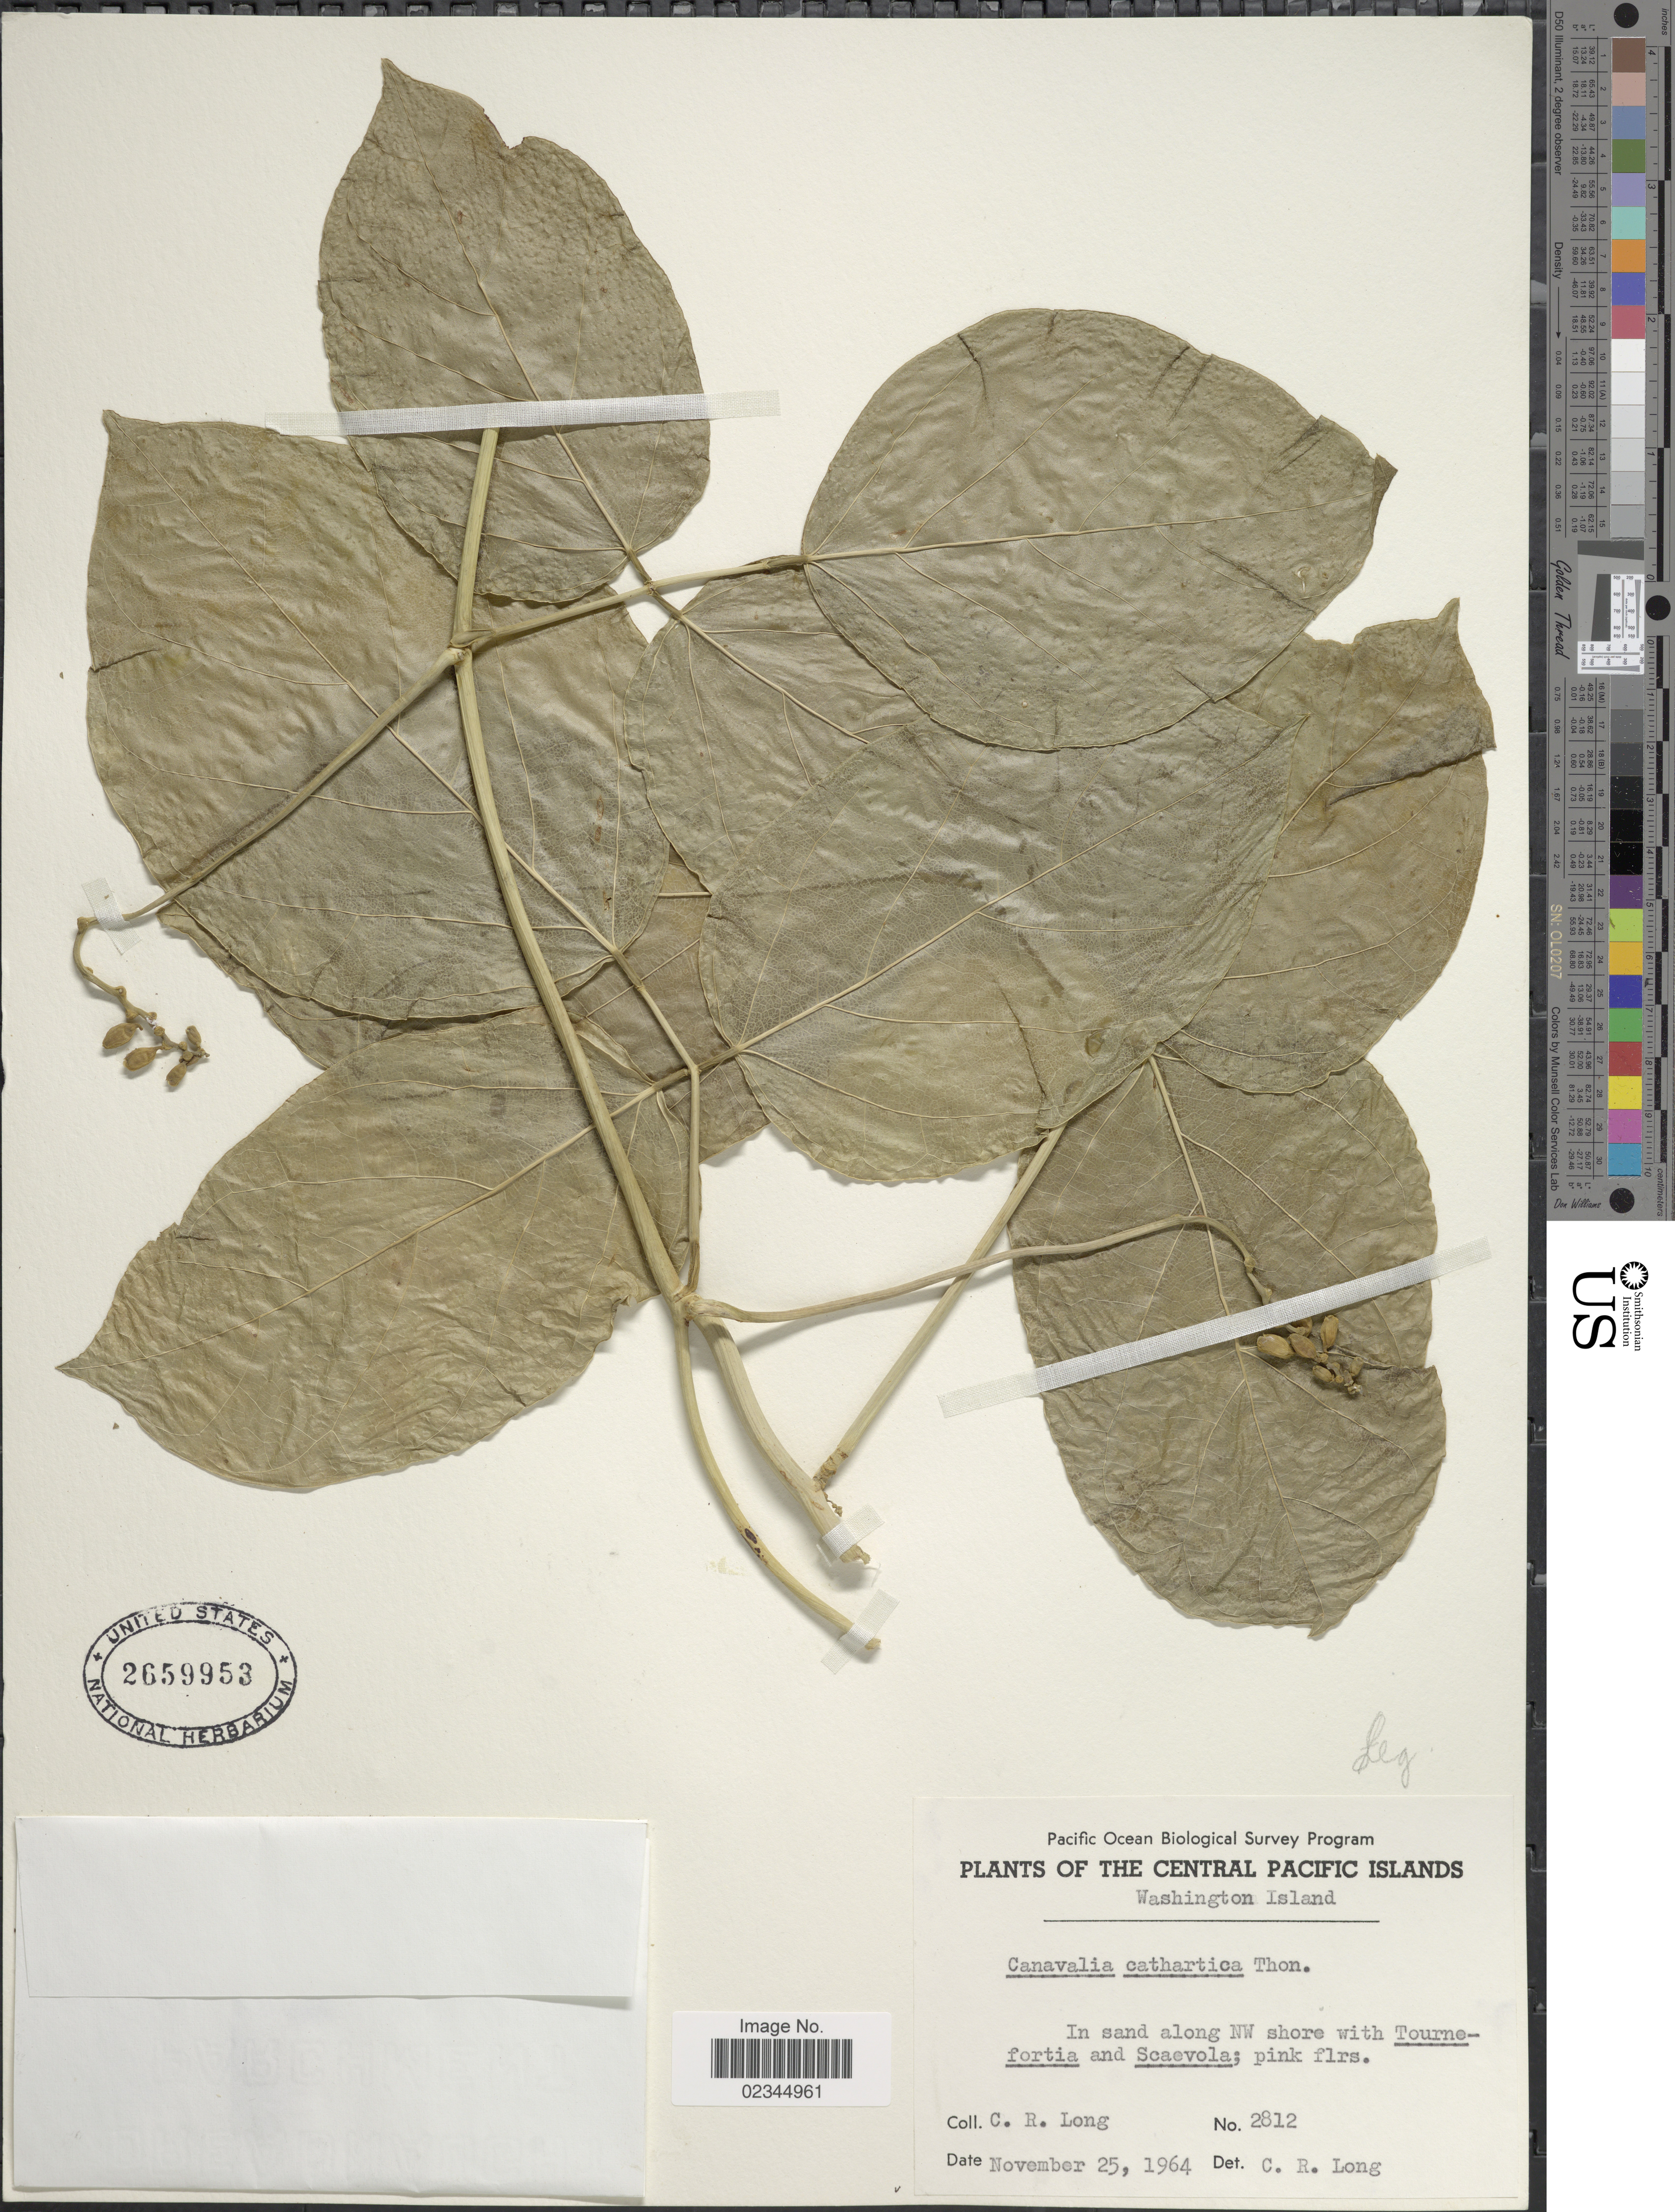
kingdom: Plantae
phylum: Tracheophyta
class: Magnoliopsida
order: Fabales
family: Fabaceae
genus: Canavalia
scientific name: Canavalia cathartica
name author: Thouars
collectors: C. R. Long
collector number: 2812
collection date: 1964-11-25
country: Kiribati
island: Teraina [Washington Island]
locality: The Central Pacific Islands, Washington Island, along NW shore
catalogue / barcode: US 2659953